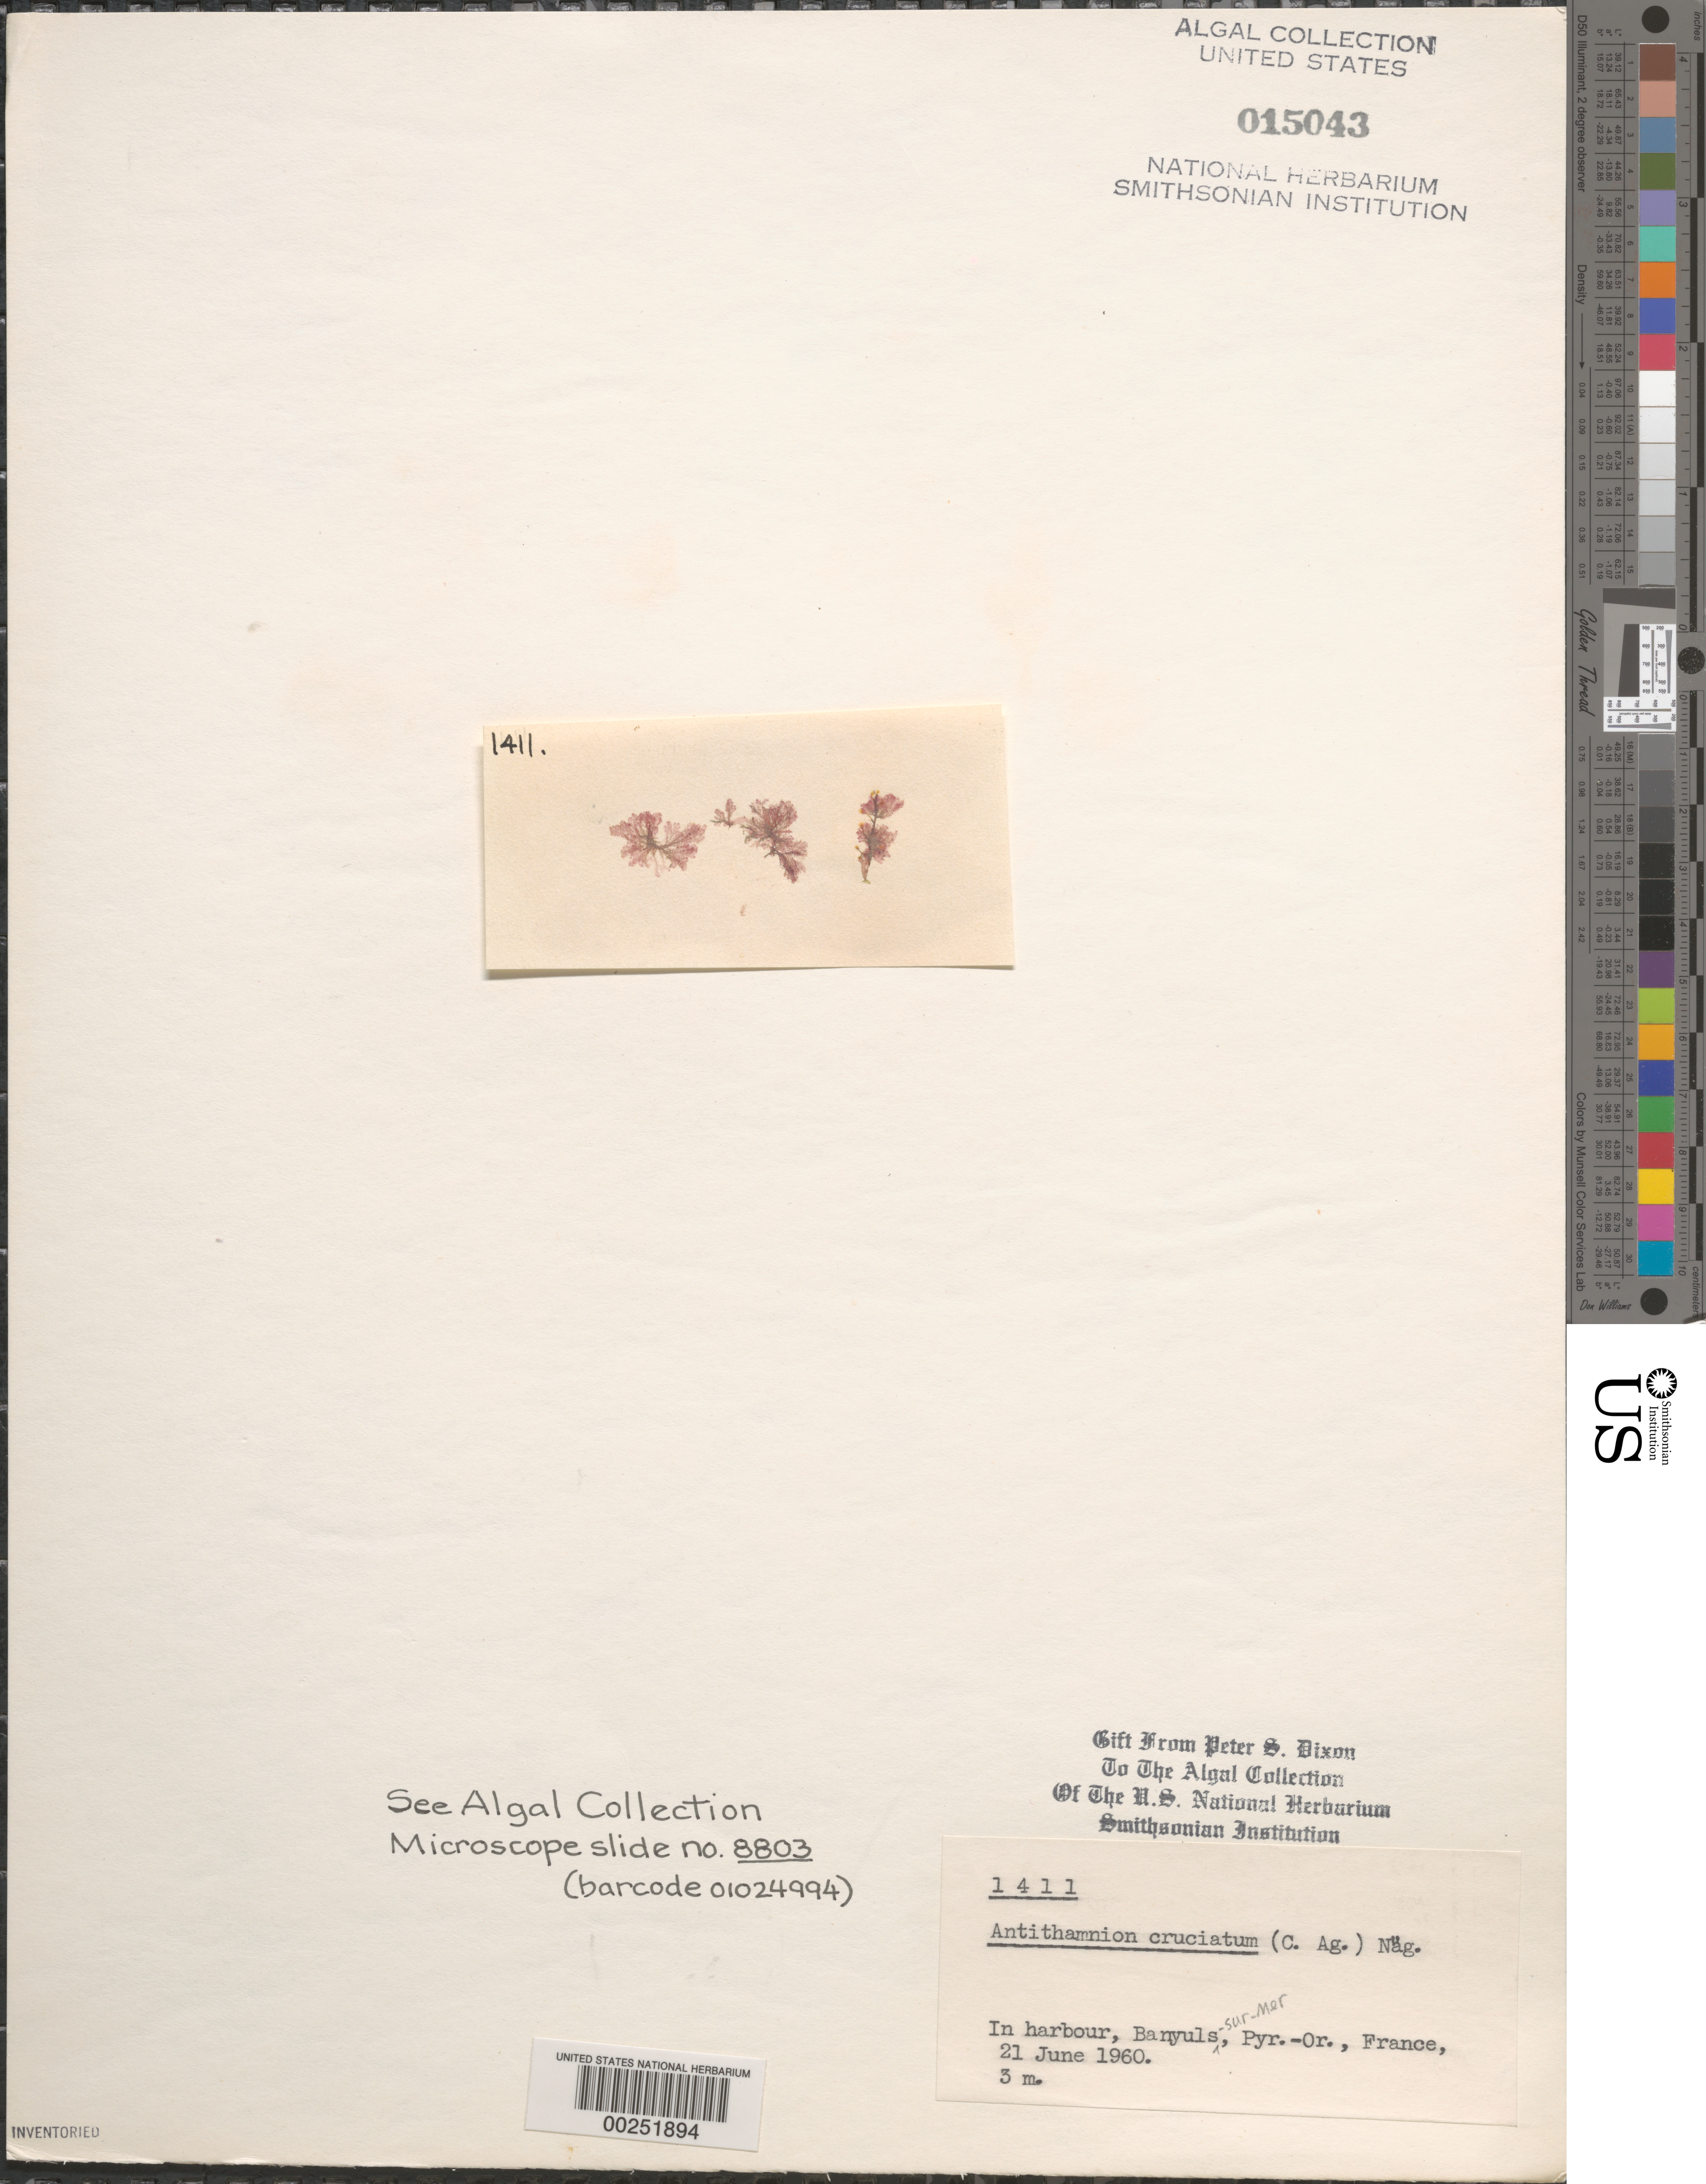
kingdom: Plantae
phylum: Rhodophyta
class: Florideophyceae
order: Ceramiales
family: Ceramiaceae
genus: Antithamnion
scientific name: Antithamnion cruciatum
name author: (C. Agardh) Näg.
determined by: Dixon, P. S.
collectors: P. S. Dixon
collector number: PSD 1411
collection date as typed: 21 Jun 1960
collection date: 1960-06-21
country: France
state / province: Occitanie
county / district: Pyrénées-Orientales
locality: Banyuls-sur-Mer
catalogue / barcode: US 15043